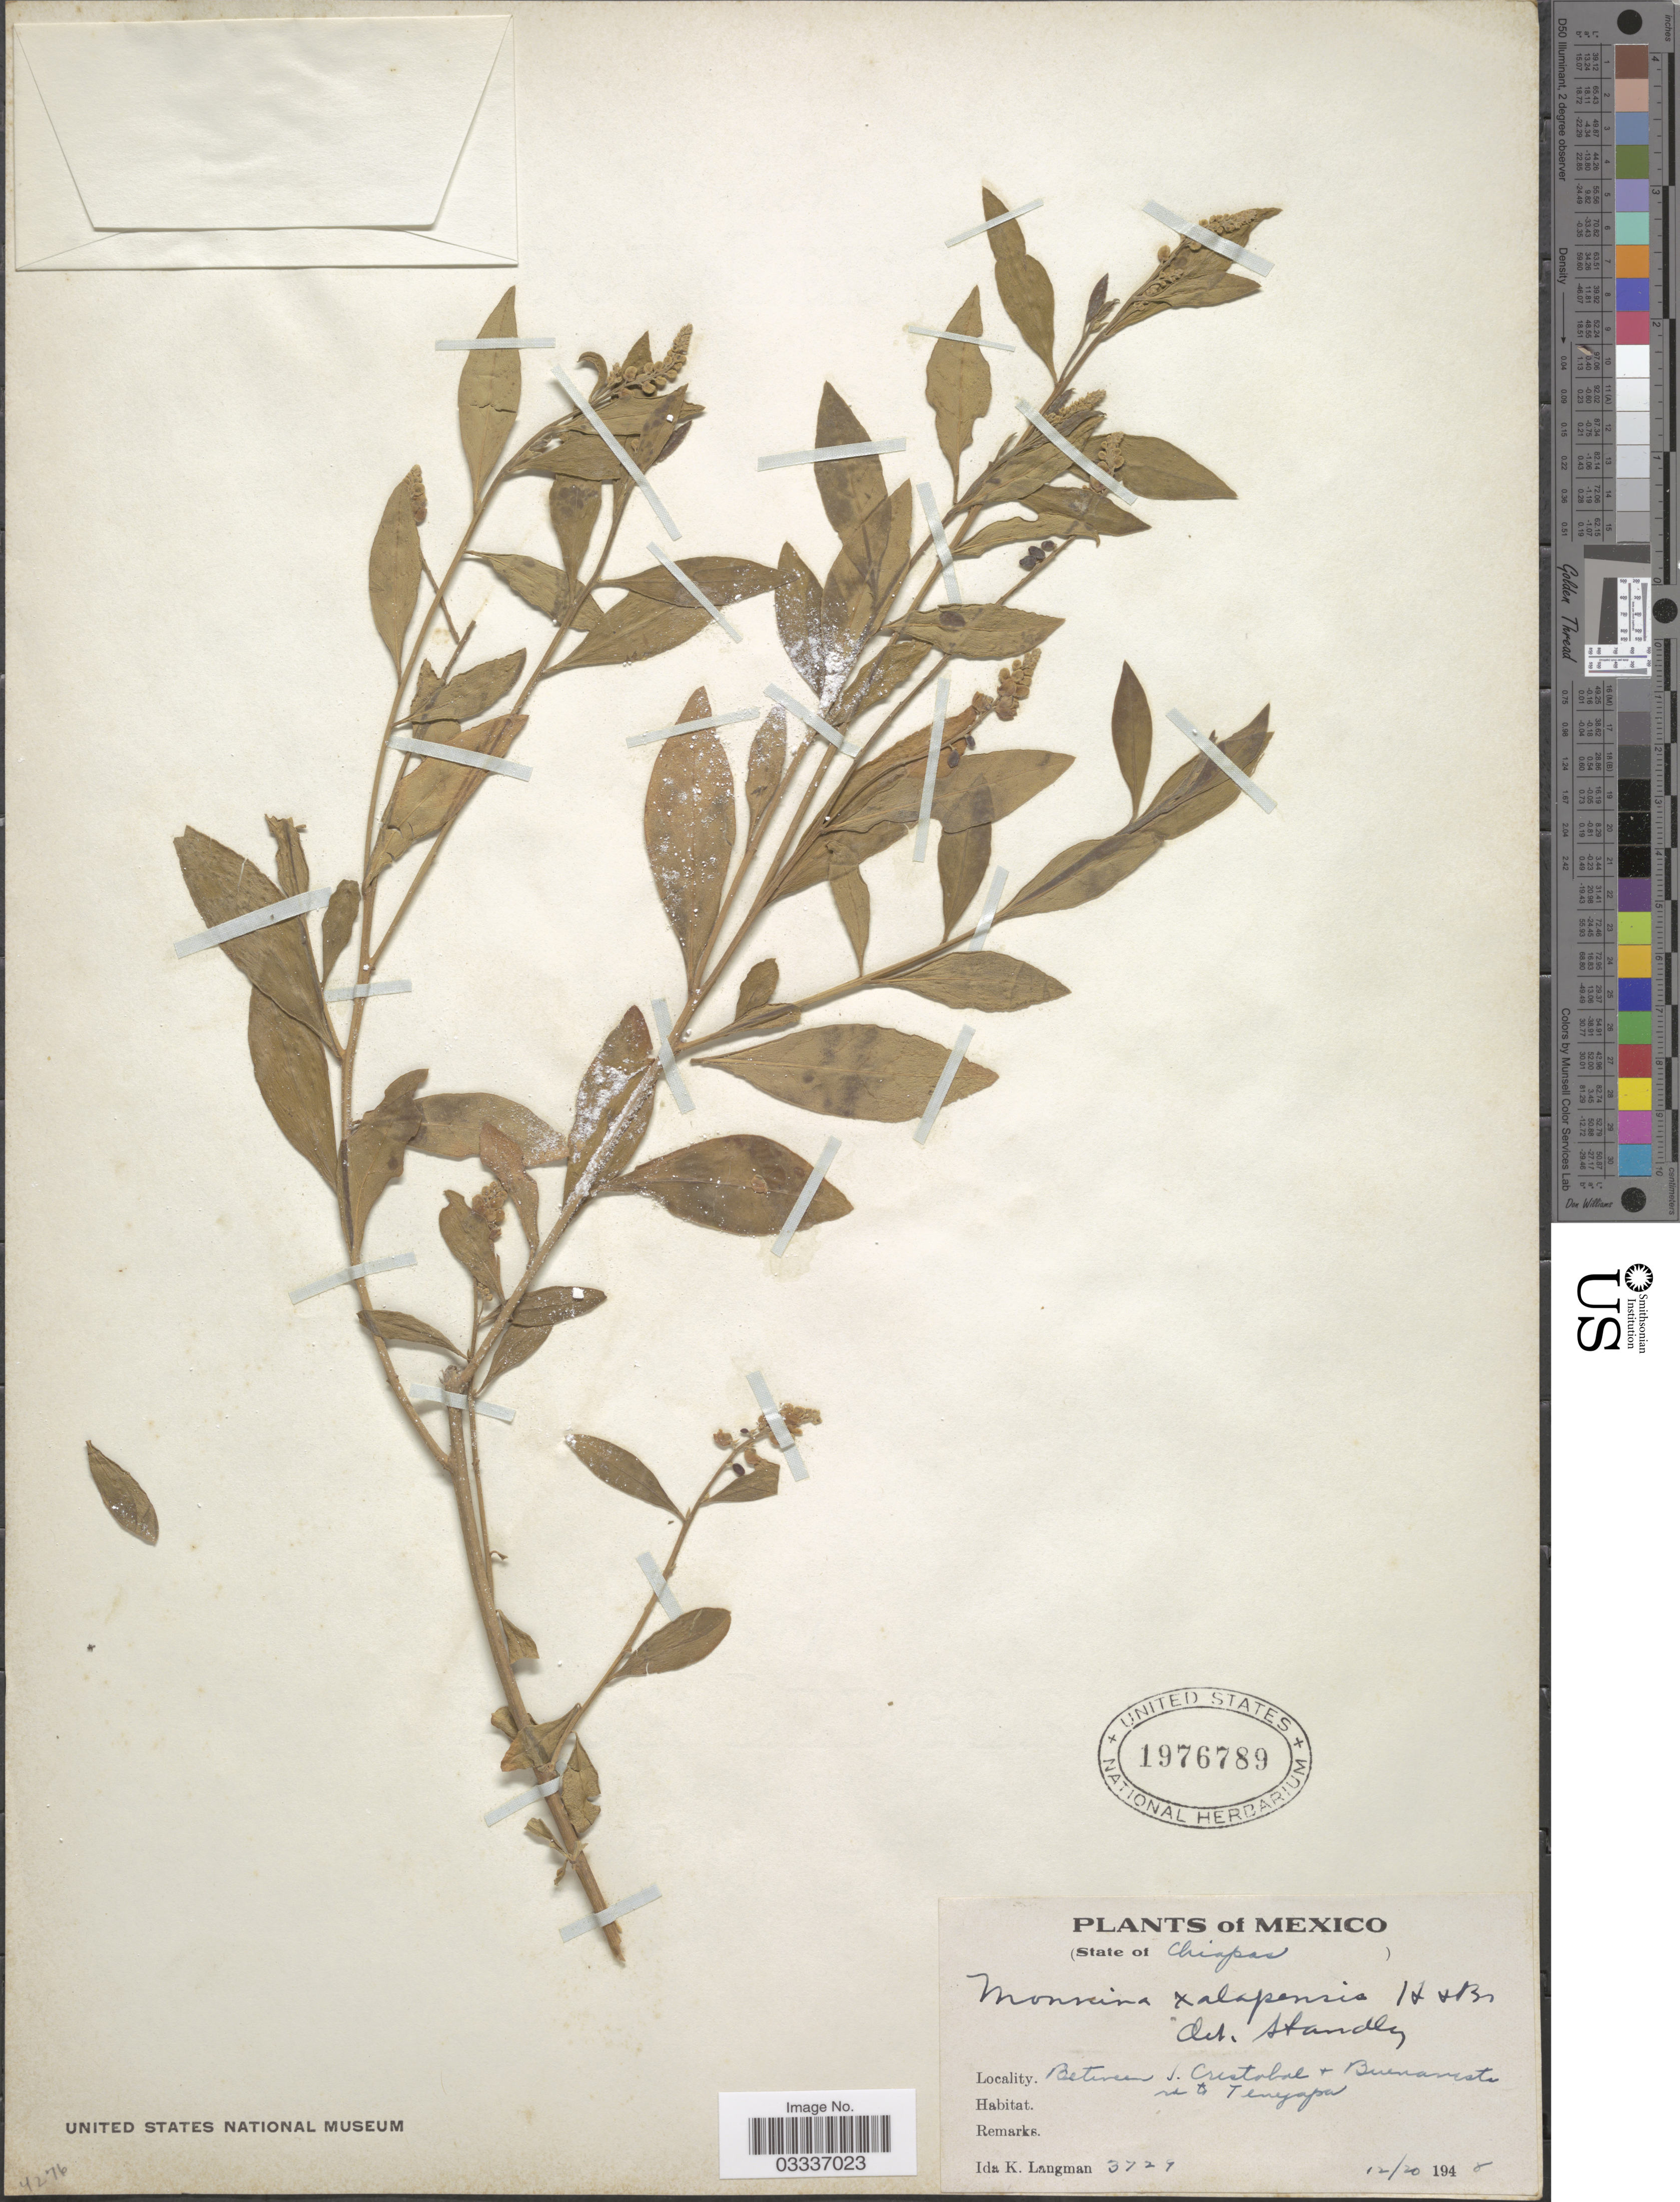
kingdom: Plantae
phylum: Tracheophyta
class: Magnoliopsida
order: Fabales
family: Polygalaceae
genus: Monnina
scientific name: Monnina xalapensis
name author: Kunth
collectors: I. K. Langman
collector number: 3729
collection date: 1948-12-20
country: Mexico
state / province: Chiapas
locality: Between S. Cristobal & Buenavista. Rd to Tenejapa.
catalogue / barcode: US 1976789